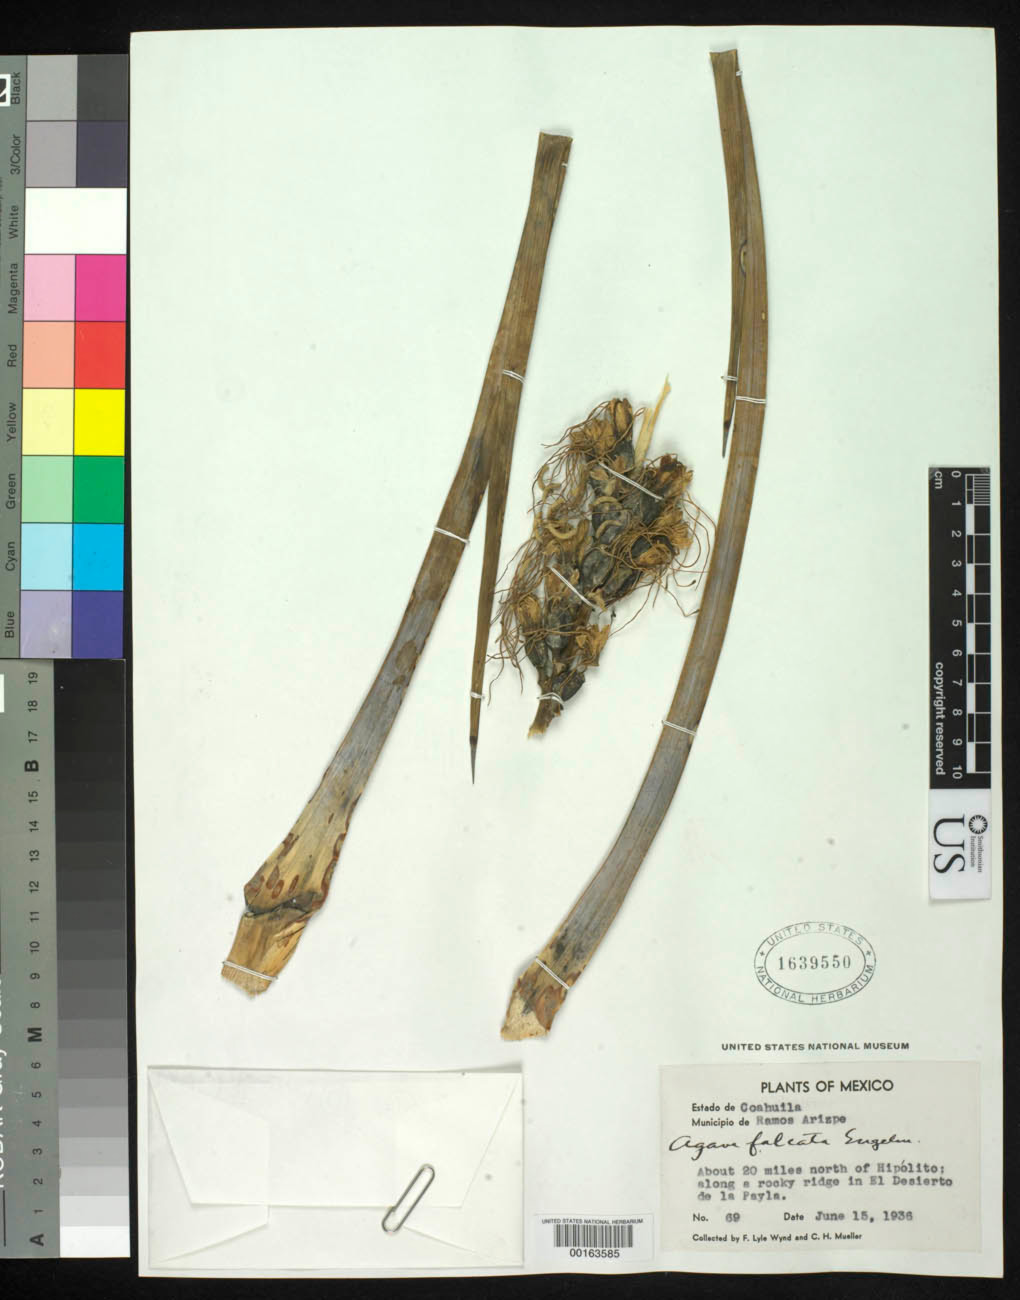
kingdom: Plantae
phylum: Tracheophyta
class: Liliopsida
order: Asparagales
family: Asparagaceae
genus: Agave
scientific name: Agave striata subsp. falcata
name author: (Engelm.) Gentry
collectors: F. L. Wynd & C. H. Muller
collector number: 69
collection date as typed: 15 Jun 1936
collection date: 1936-06-15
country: Mexico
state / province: Coahuila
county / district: Ramos Arizpe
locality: About 20 mi N of Hipolito; along a rocky ridge in El Desierto de La Payla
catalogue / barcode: US 1639550